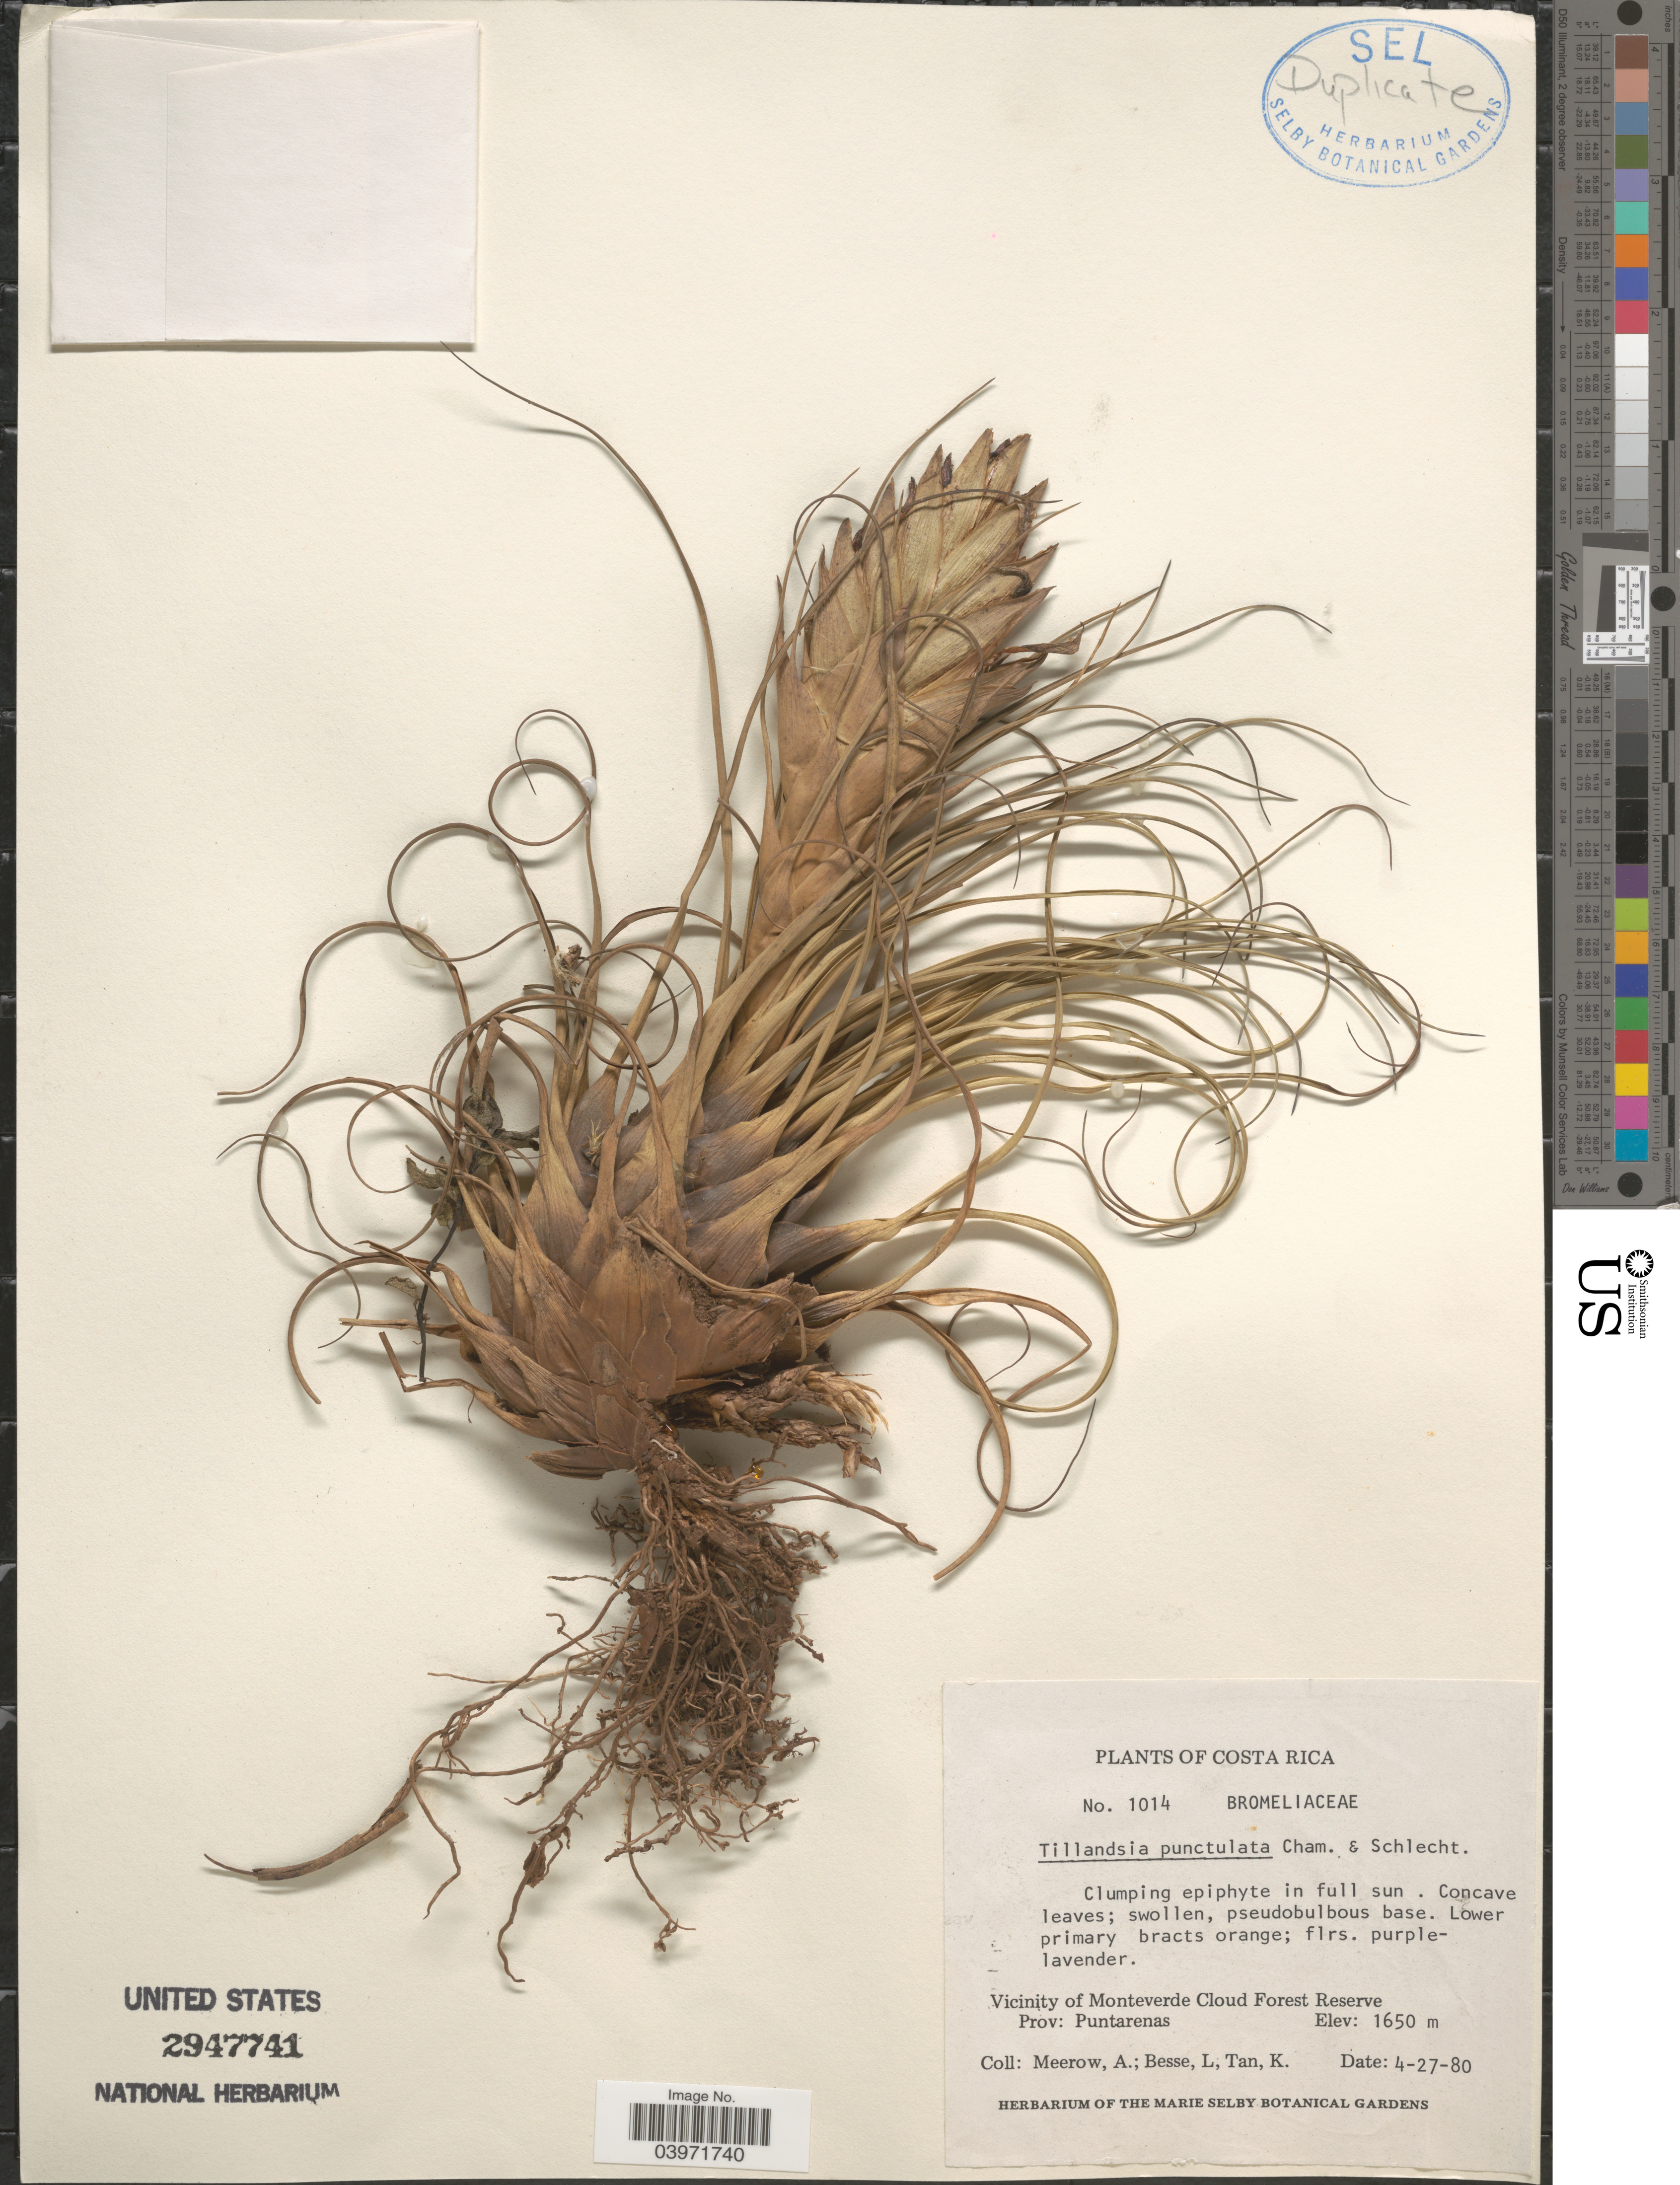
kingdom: Plantae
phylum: Tracheophyta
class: Liliopsida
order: Poales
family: Bromeliaceae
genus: Tillandsia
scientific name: Tillandsia punctulata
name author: Schltdl. & Cham.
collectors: A. Meerow, L. Besse & K. Tan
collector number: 1014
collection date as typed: Transcribed d/m/y: 27/4/80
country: Costa Rica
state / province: Puntarenas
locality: Vicinity of Monteverde Cloud Forest Reserve.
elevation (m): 1650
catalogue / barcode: US 2947741